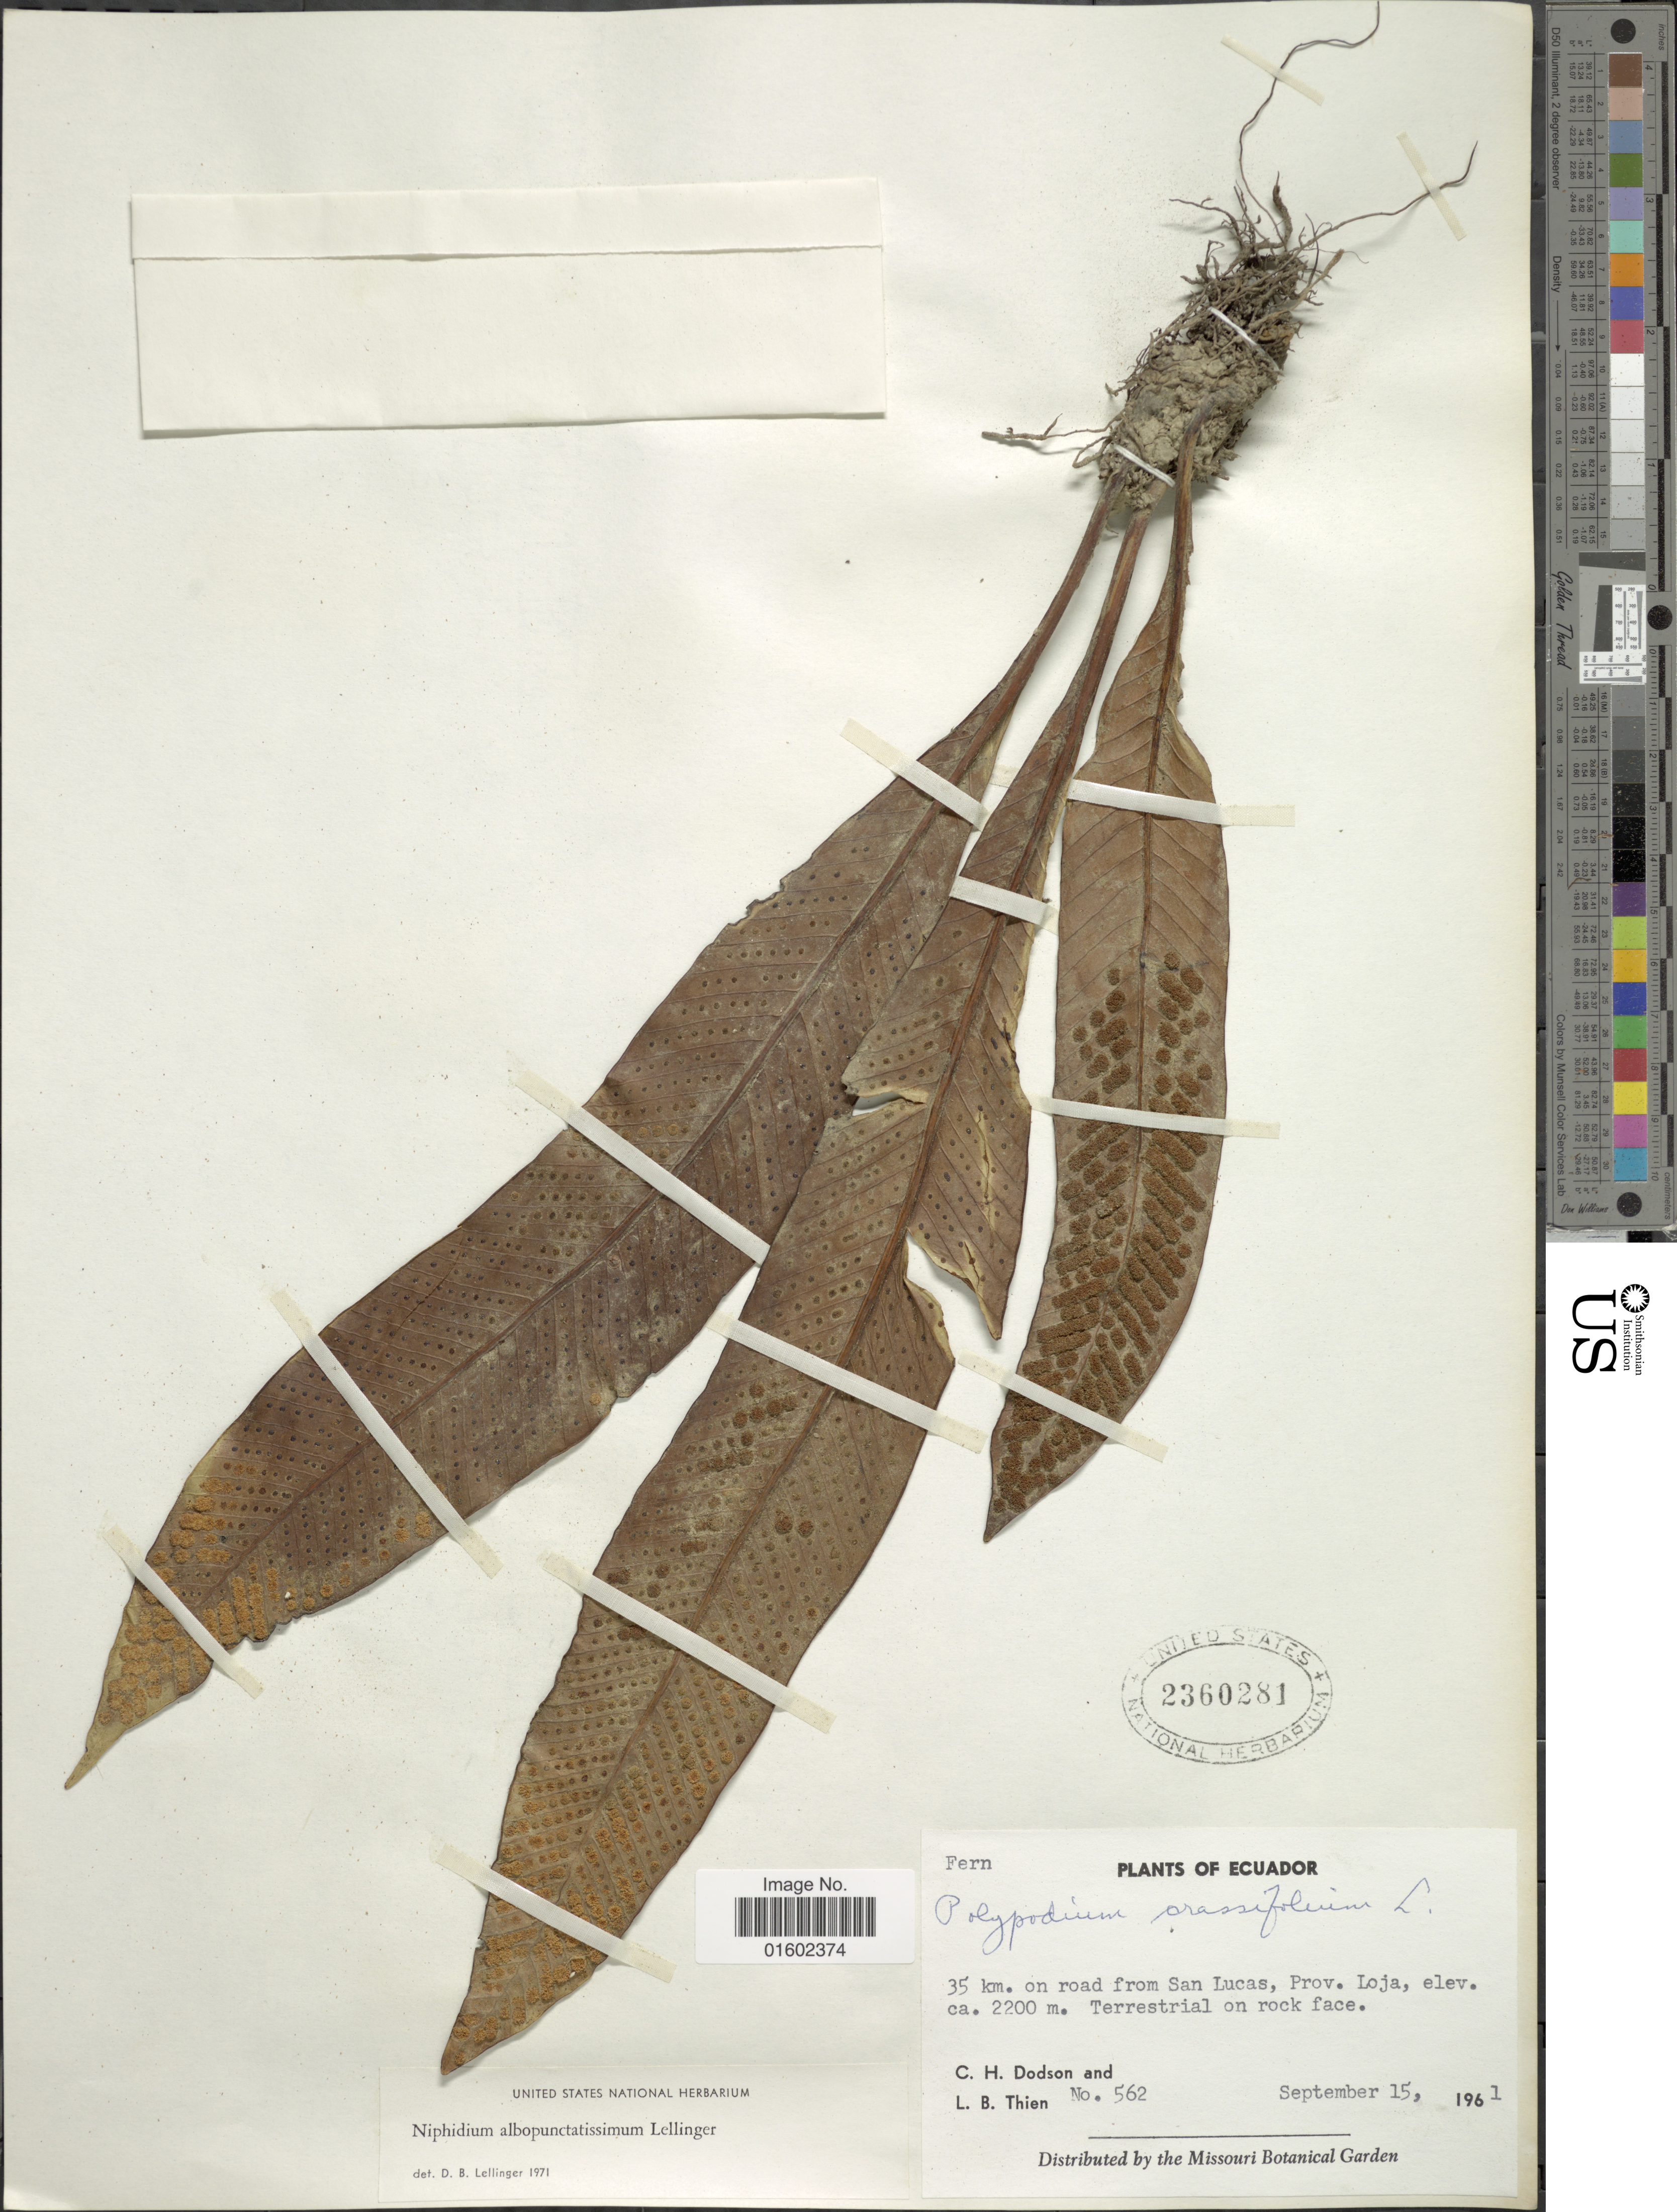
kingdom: Plantae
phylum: Tracheophyta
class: Polypodiopsida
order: Polypodiales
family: Polypodiaceae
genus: Niphidium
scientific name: Niphidium albopunctatissimum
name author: Lellinger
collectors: C. H. Dodson & L. Thien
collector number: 562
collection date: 1961-09-15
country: Ecuador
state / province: Loja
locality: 35 km. on road from San Lucas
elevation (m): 2200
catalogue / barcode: US 2360281